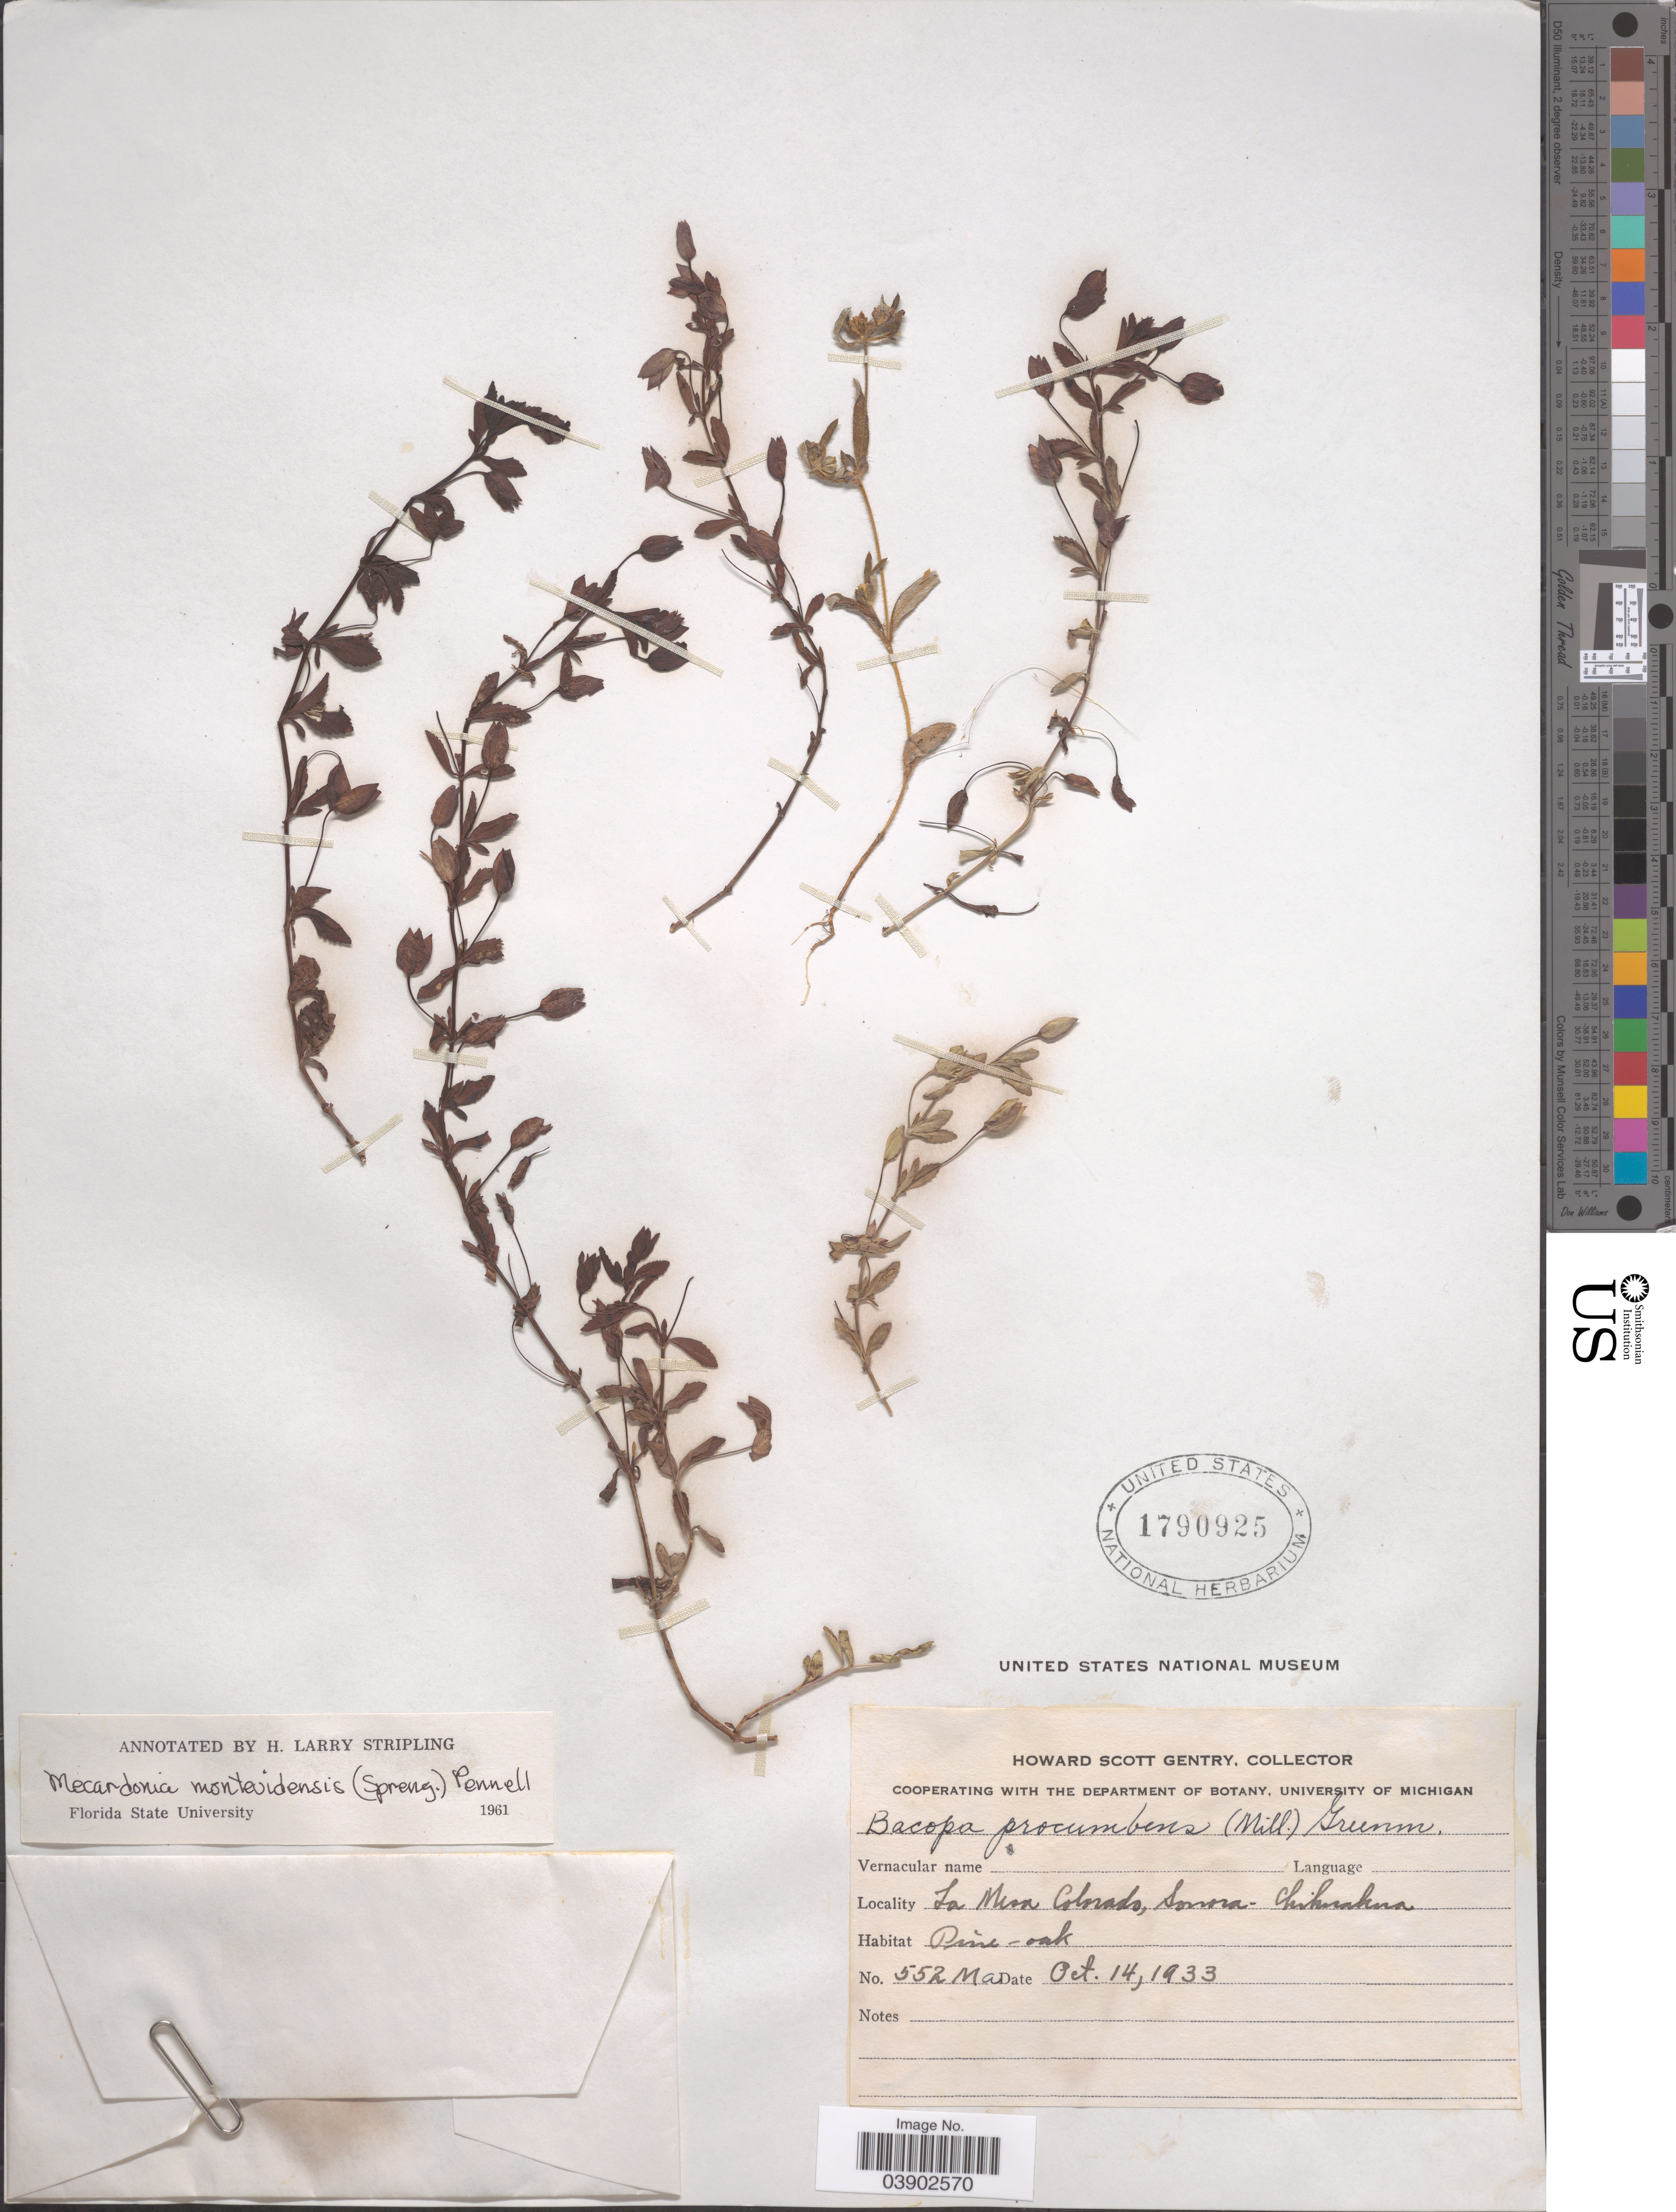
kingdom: Plantae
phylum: Tracheophyta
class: Magnoliopsida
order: Lamiales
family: Plantaginaceae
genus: Mecardonia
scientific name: Mecardonia procumbens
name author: (Mill.) Small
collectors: H. S. Gentry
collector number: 552Ma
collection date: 1933-10-14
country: Mexico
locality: La Mesa Colorado, Sonora- Chihuahua.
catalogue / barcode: US 1790925